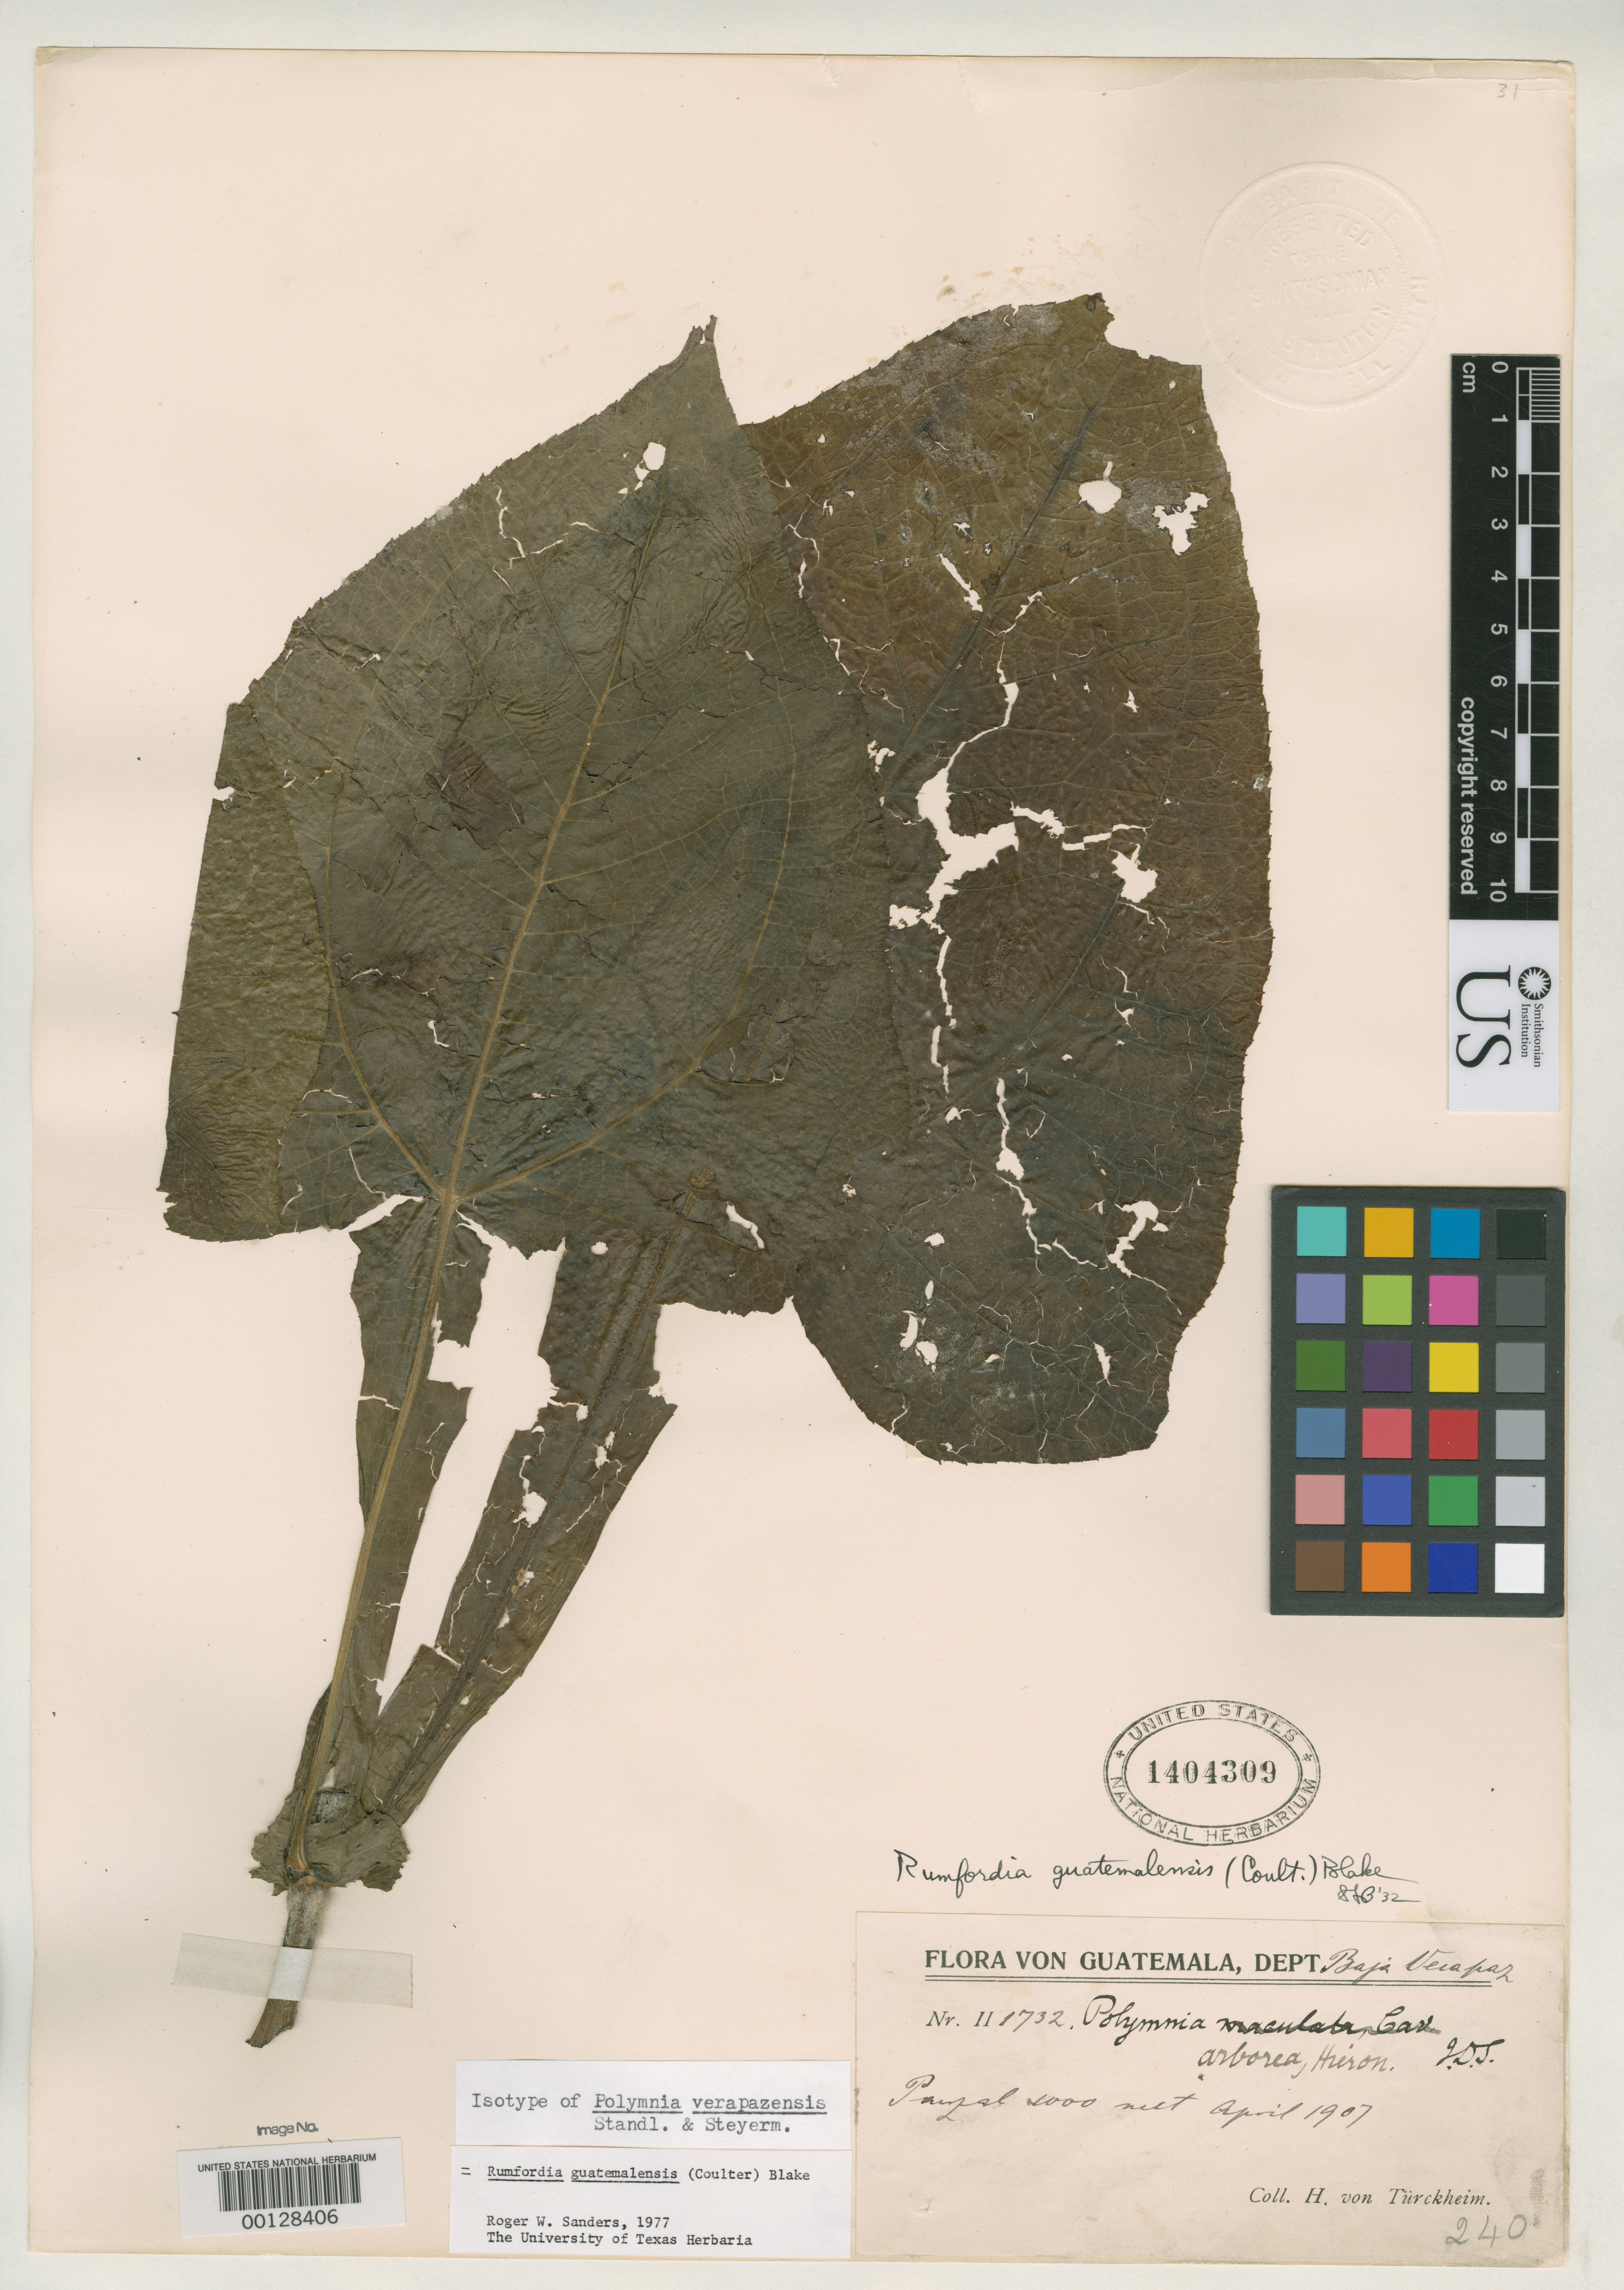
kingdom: Plantae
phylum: Tracheophyta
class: Magnoliopsida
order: Asterales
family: Asteraceae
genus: Polymnia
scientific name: Polymnia verapazensis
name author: Standl. & Steyerm.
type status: Isotype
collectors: H. von Türckheim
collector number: II 1732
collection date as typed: Apr 1907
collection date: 1907-04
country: Guatemala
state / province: Baja Verapaz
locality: Panzal.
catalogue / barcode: US 1404309